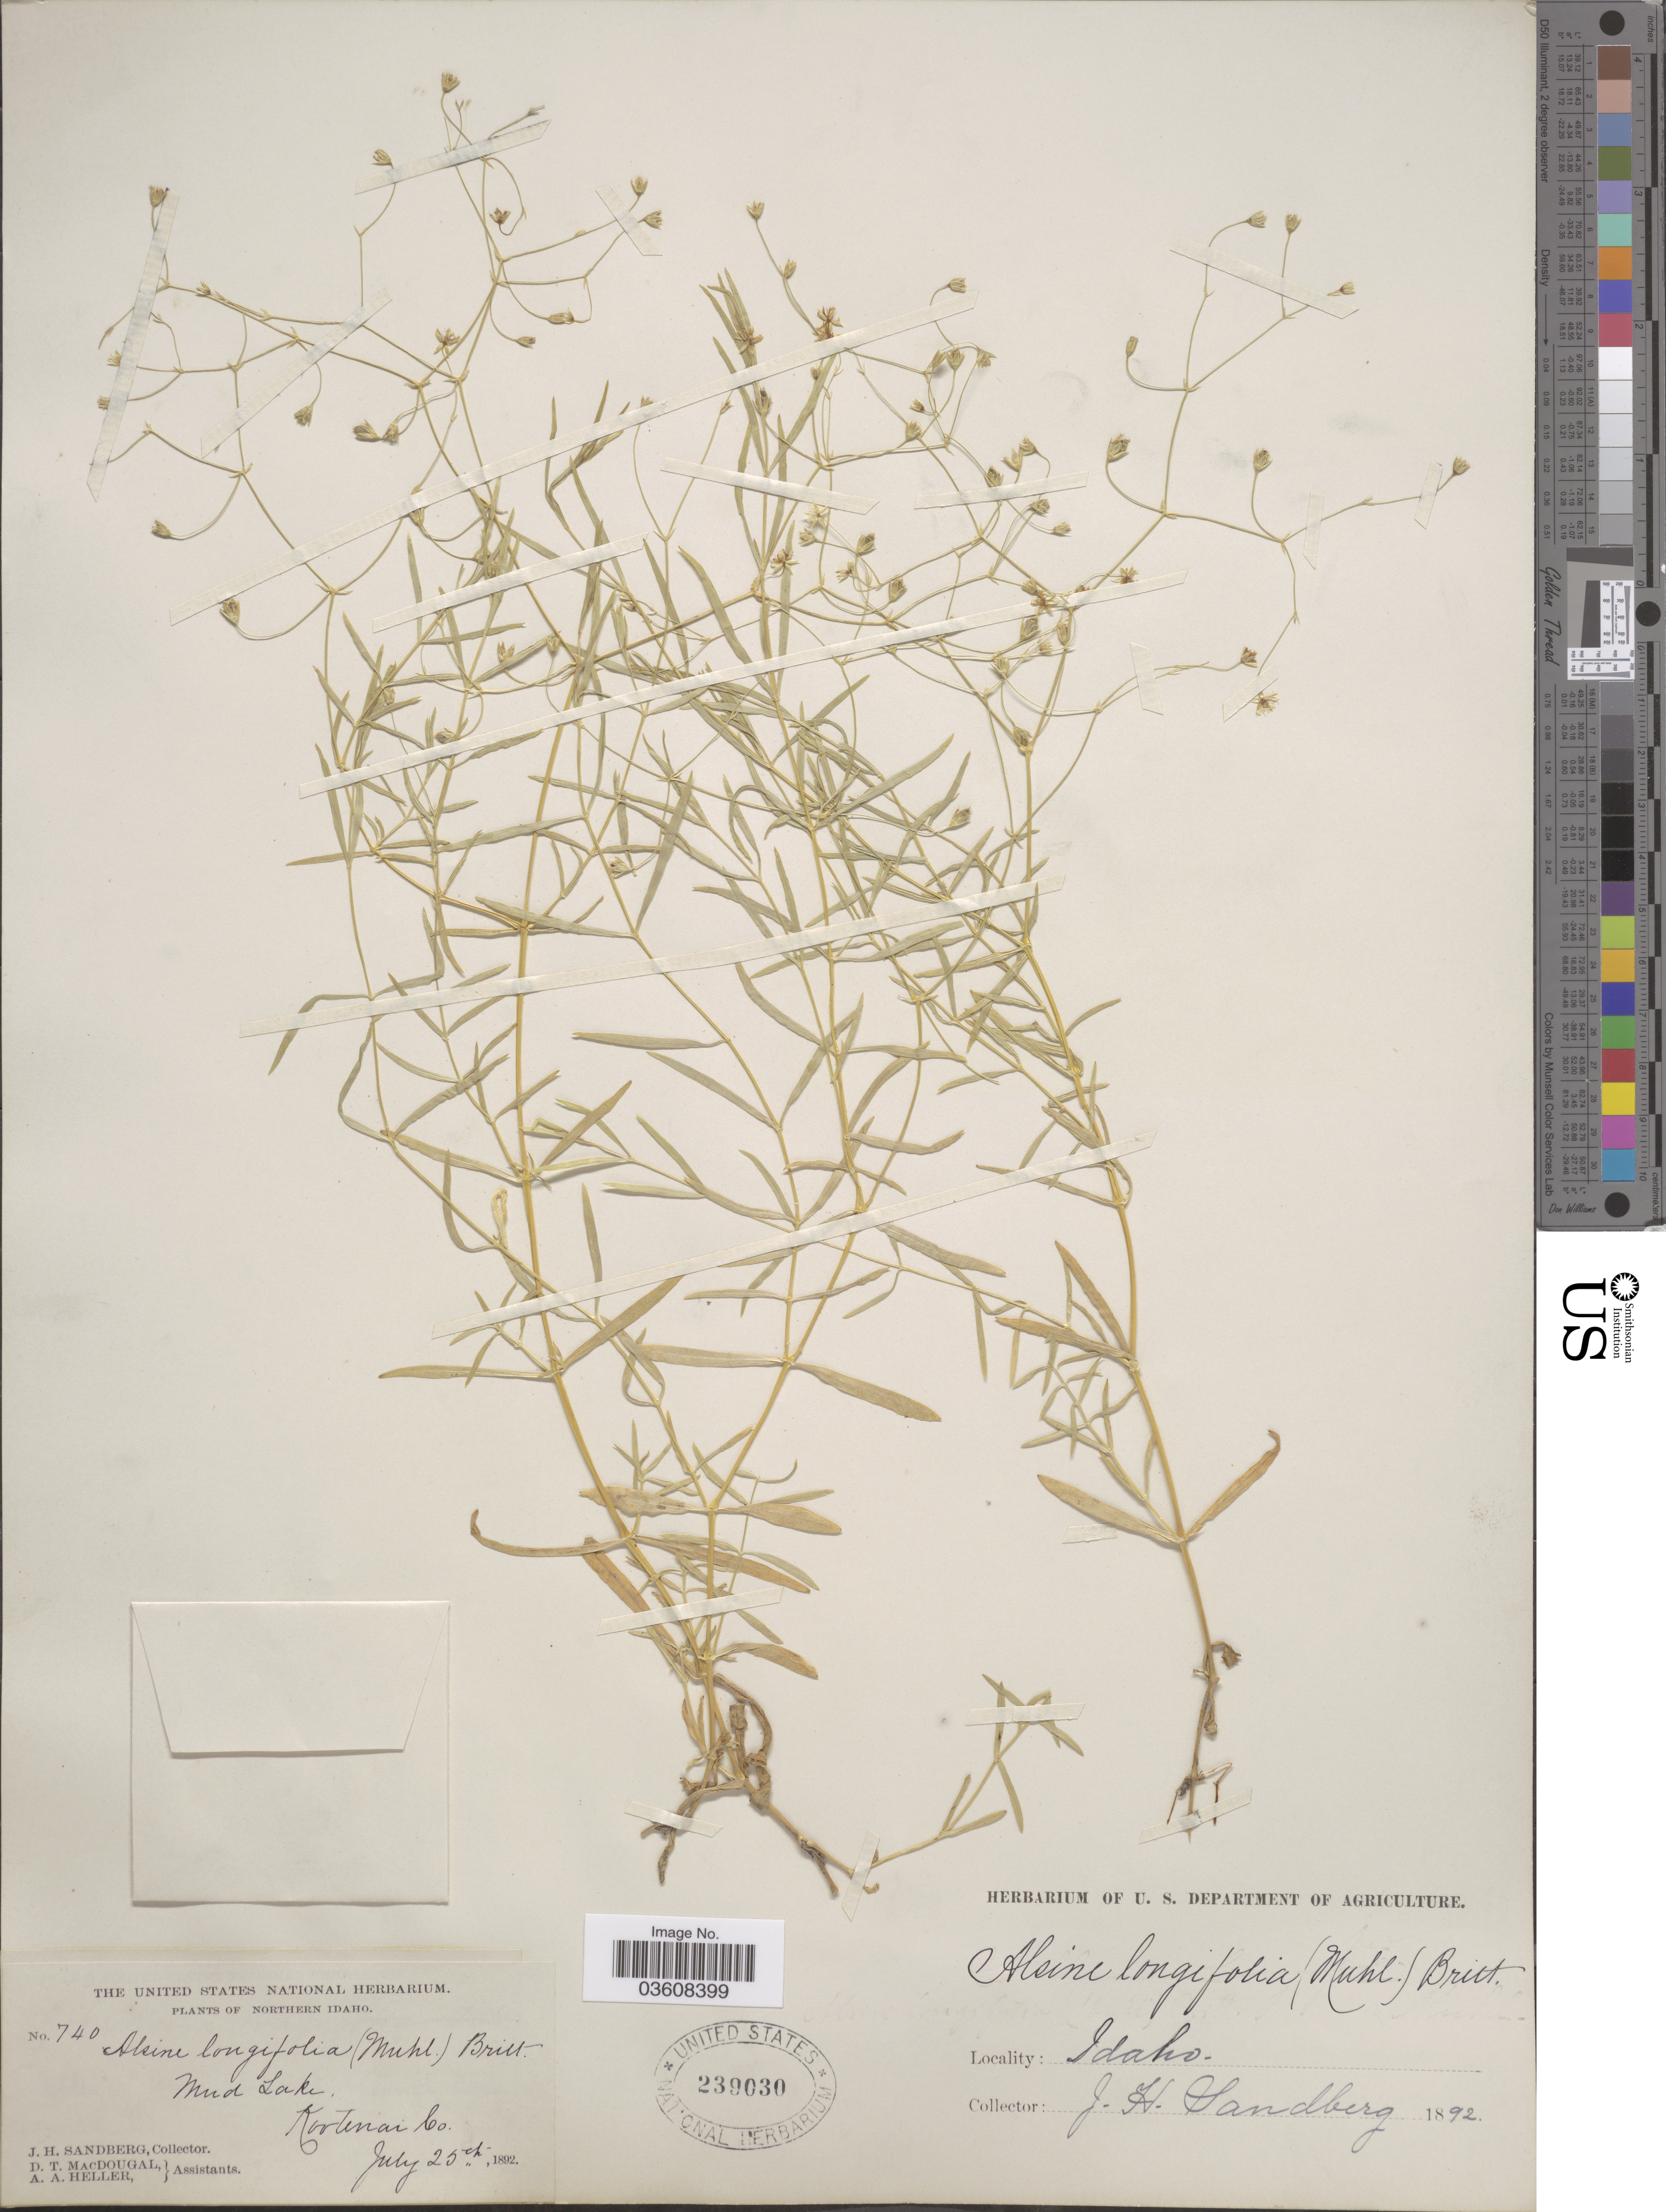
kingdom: Plantae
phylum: Tracheophyta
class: Magnoliopsida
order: Caryophyllales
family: Caryophyllaceae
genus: Stellaria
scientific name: Stellaria longifolia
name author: Muhl. ex Willd.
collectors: J. H. Sandberg, D. T. MacDougal & A. A. Heller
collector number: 740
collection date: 1892-07-25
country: United States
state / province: Idaho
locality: Northern Idaho. Mud Lake, Kootenai Co.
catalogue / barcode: US 239030